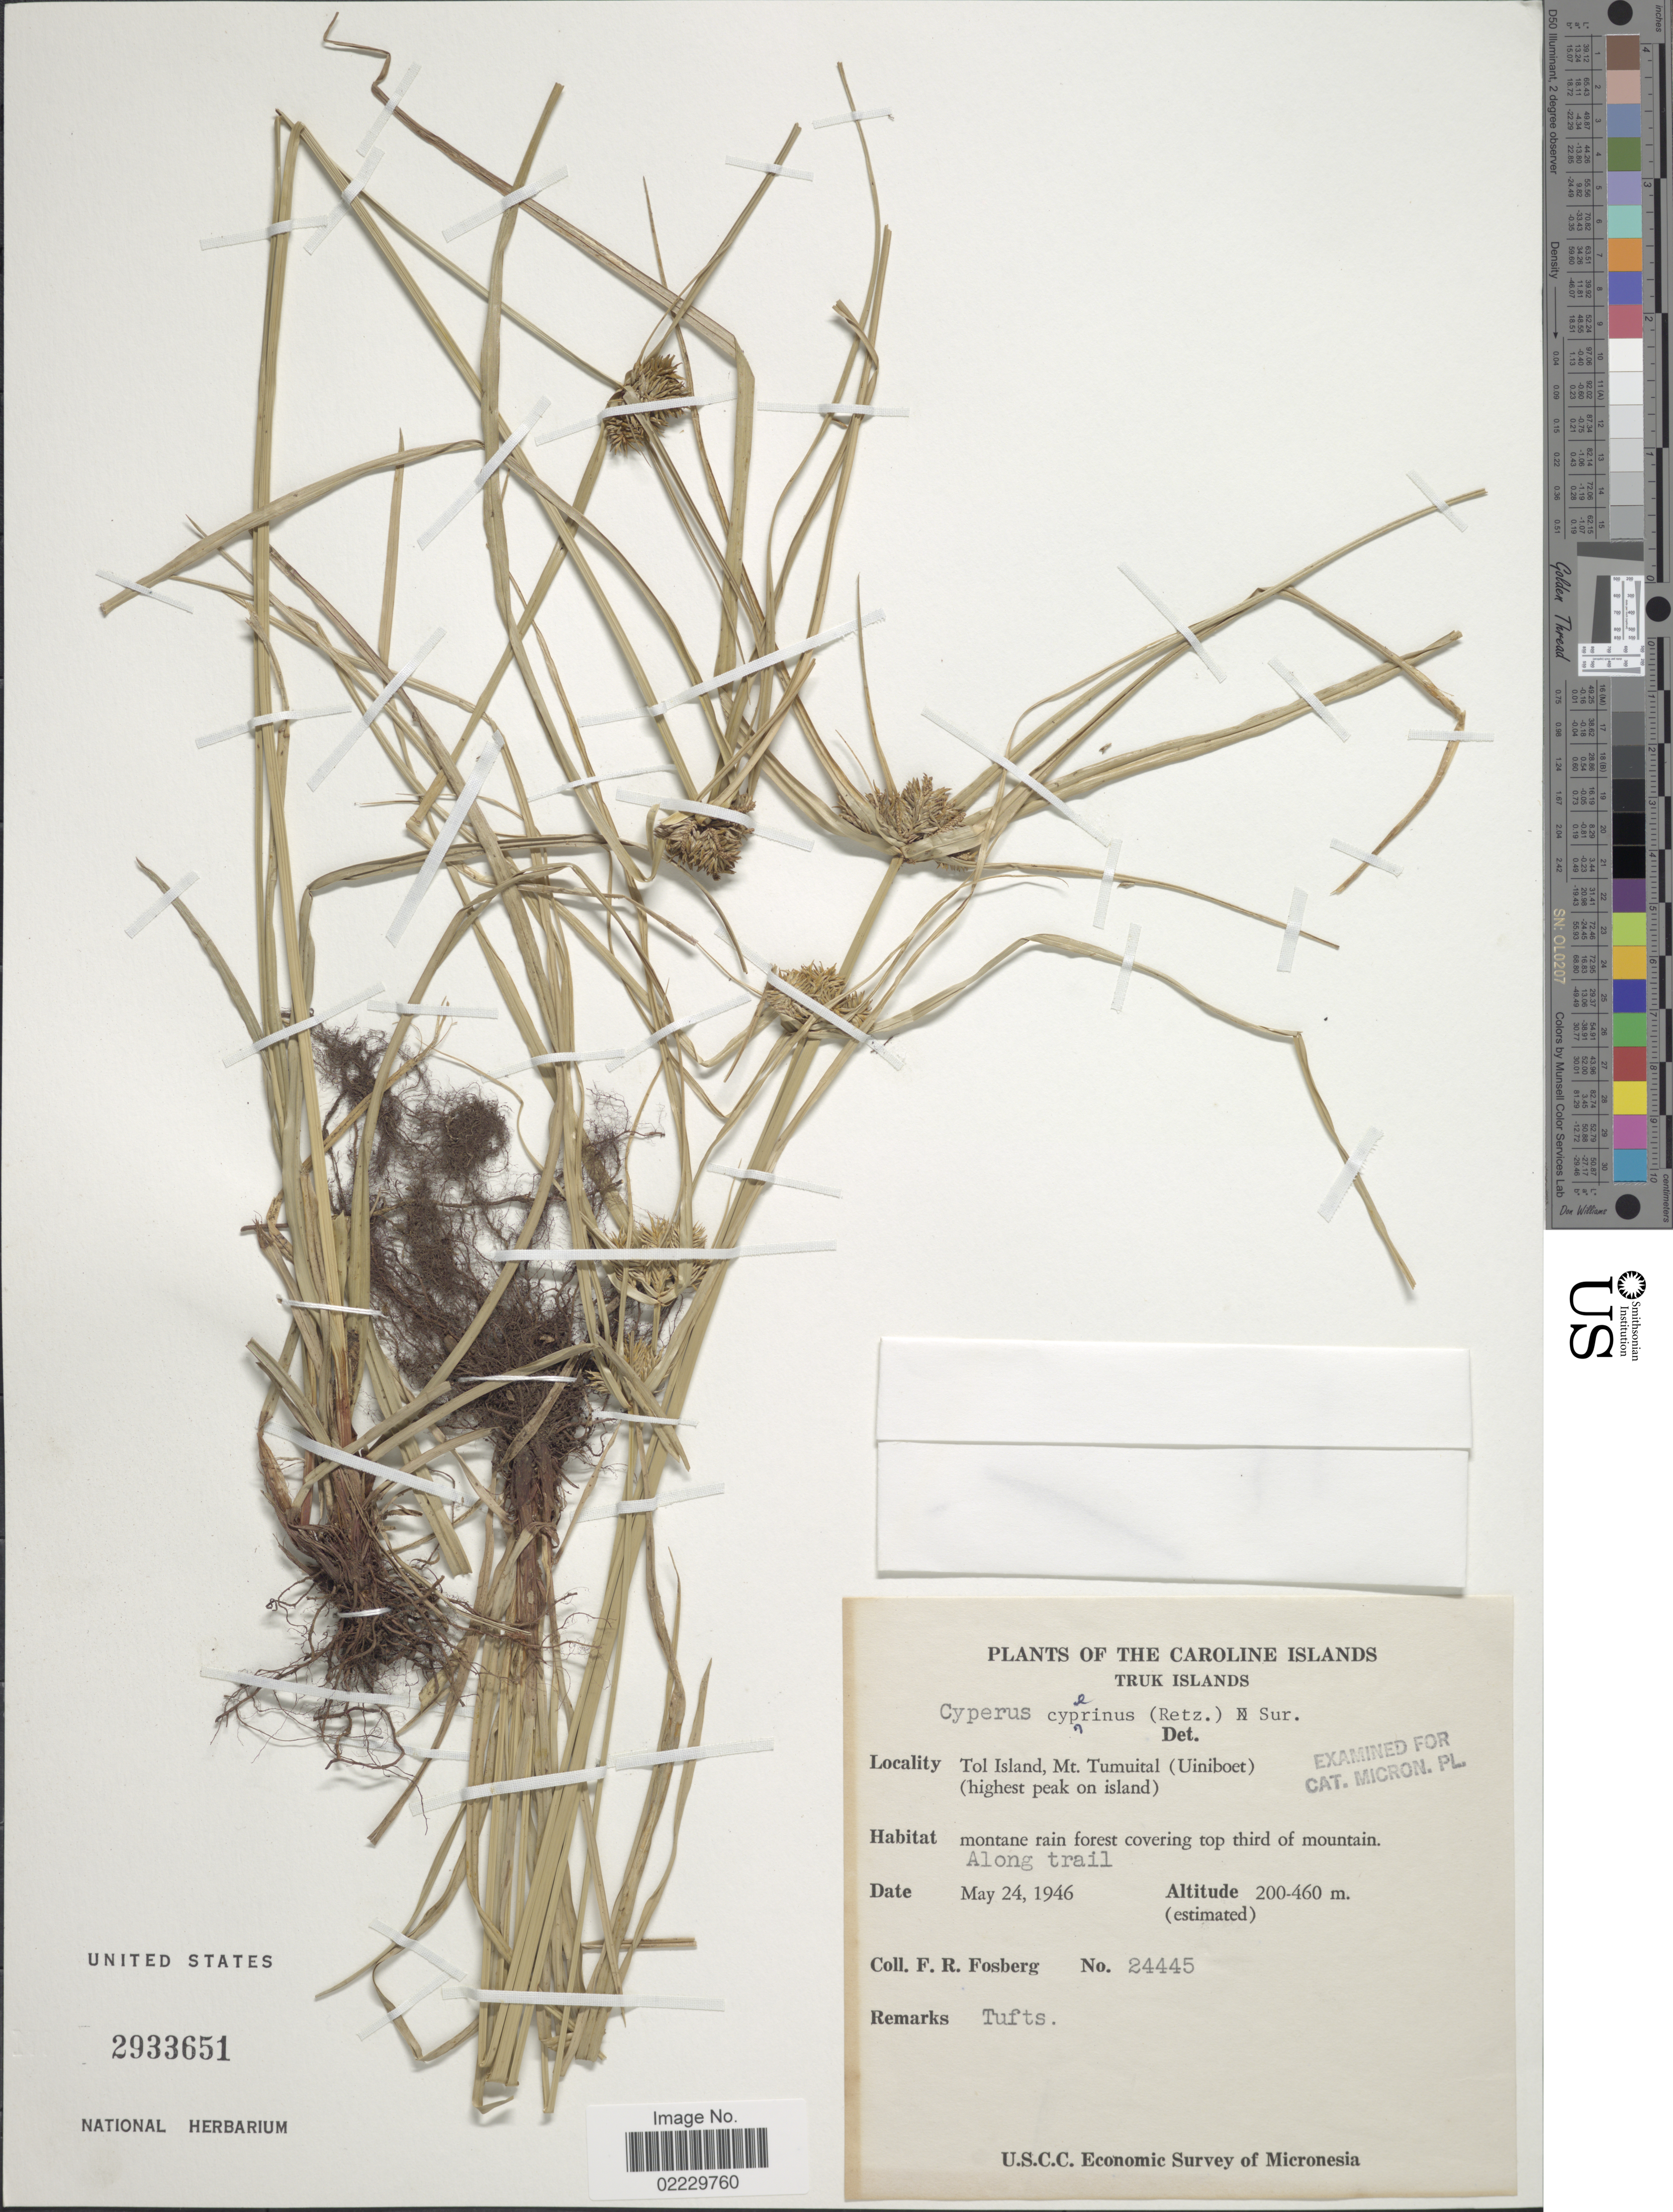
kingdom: Plantae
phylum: Tracheophyta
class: Liliopsida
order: Poales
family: Cyperaceae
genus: Cyperus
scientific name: Cyperus cyperinus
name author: (Retz.) Valck. Sur.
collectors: F. R. Fosberg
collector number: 24445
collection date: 1946-05-24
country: Micronesia, Federated States of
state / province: Truk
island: Tol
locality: Caroline Islands, Truk Islands. Tol Island, Mt. Tumuital (Uiniboet) (highest peak on island)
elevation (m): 200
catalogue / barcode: US 2933651